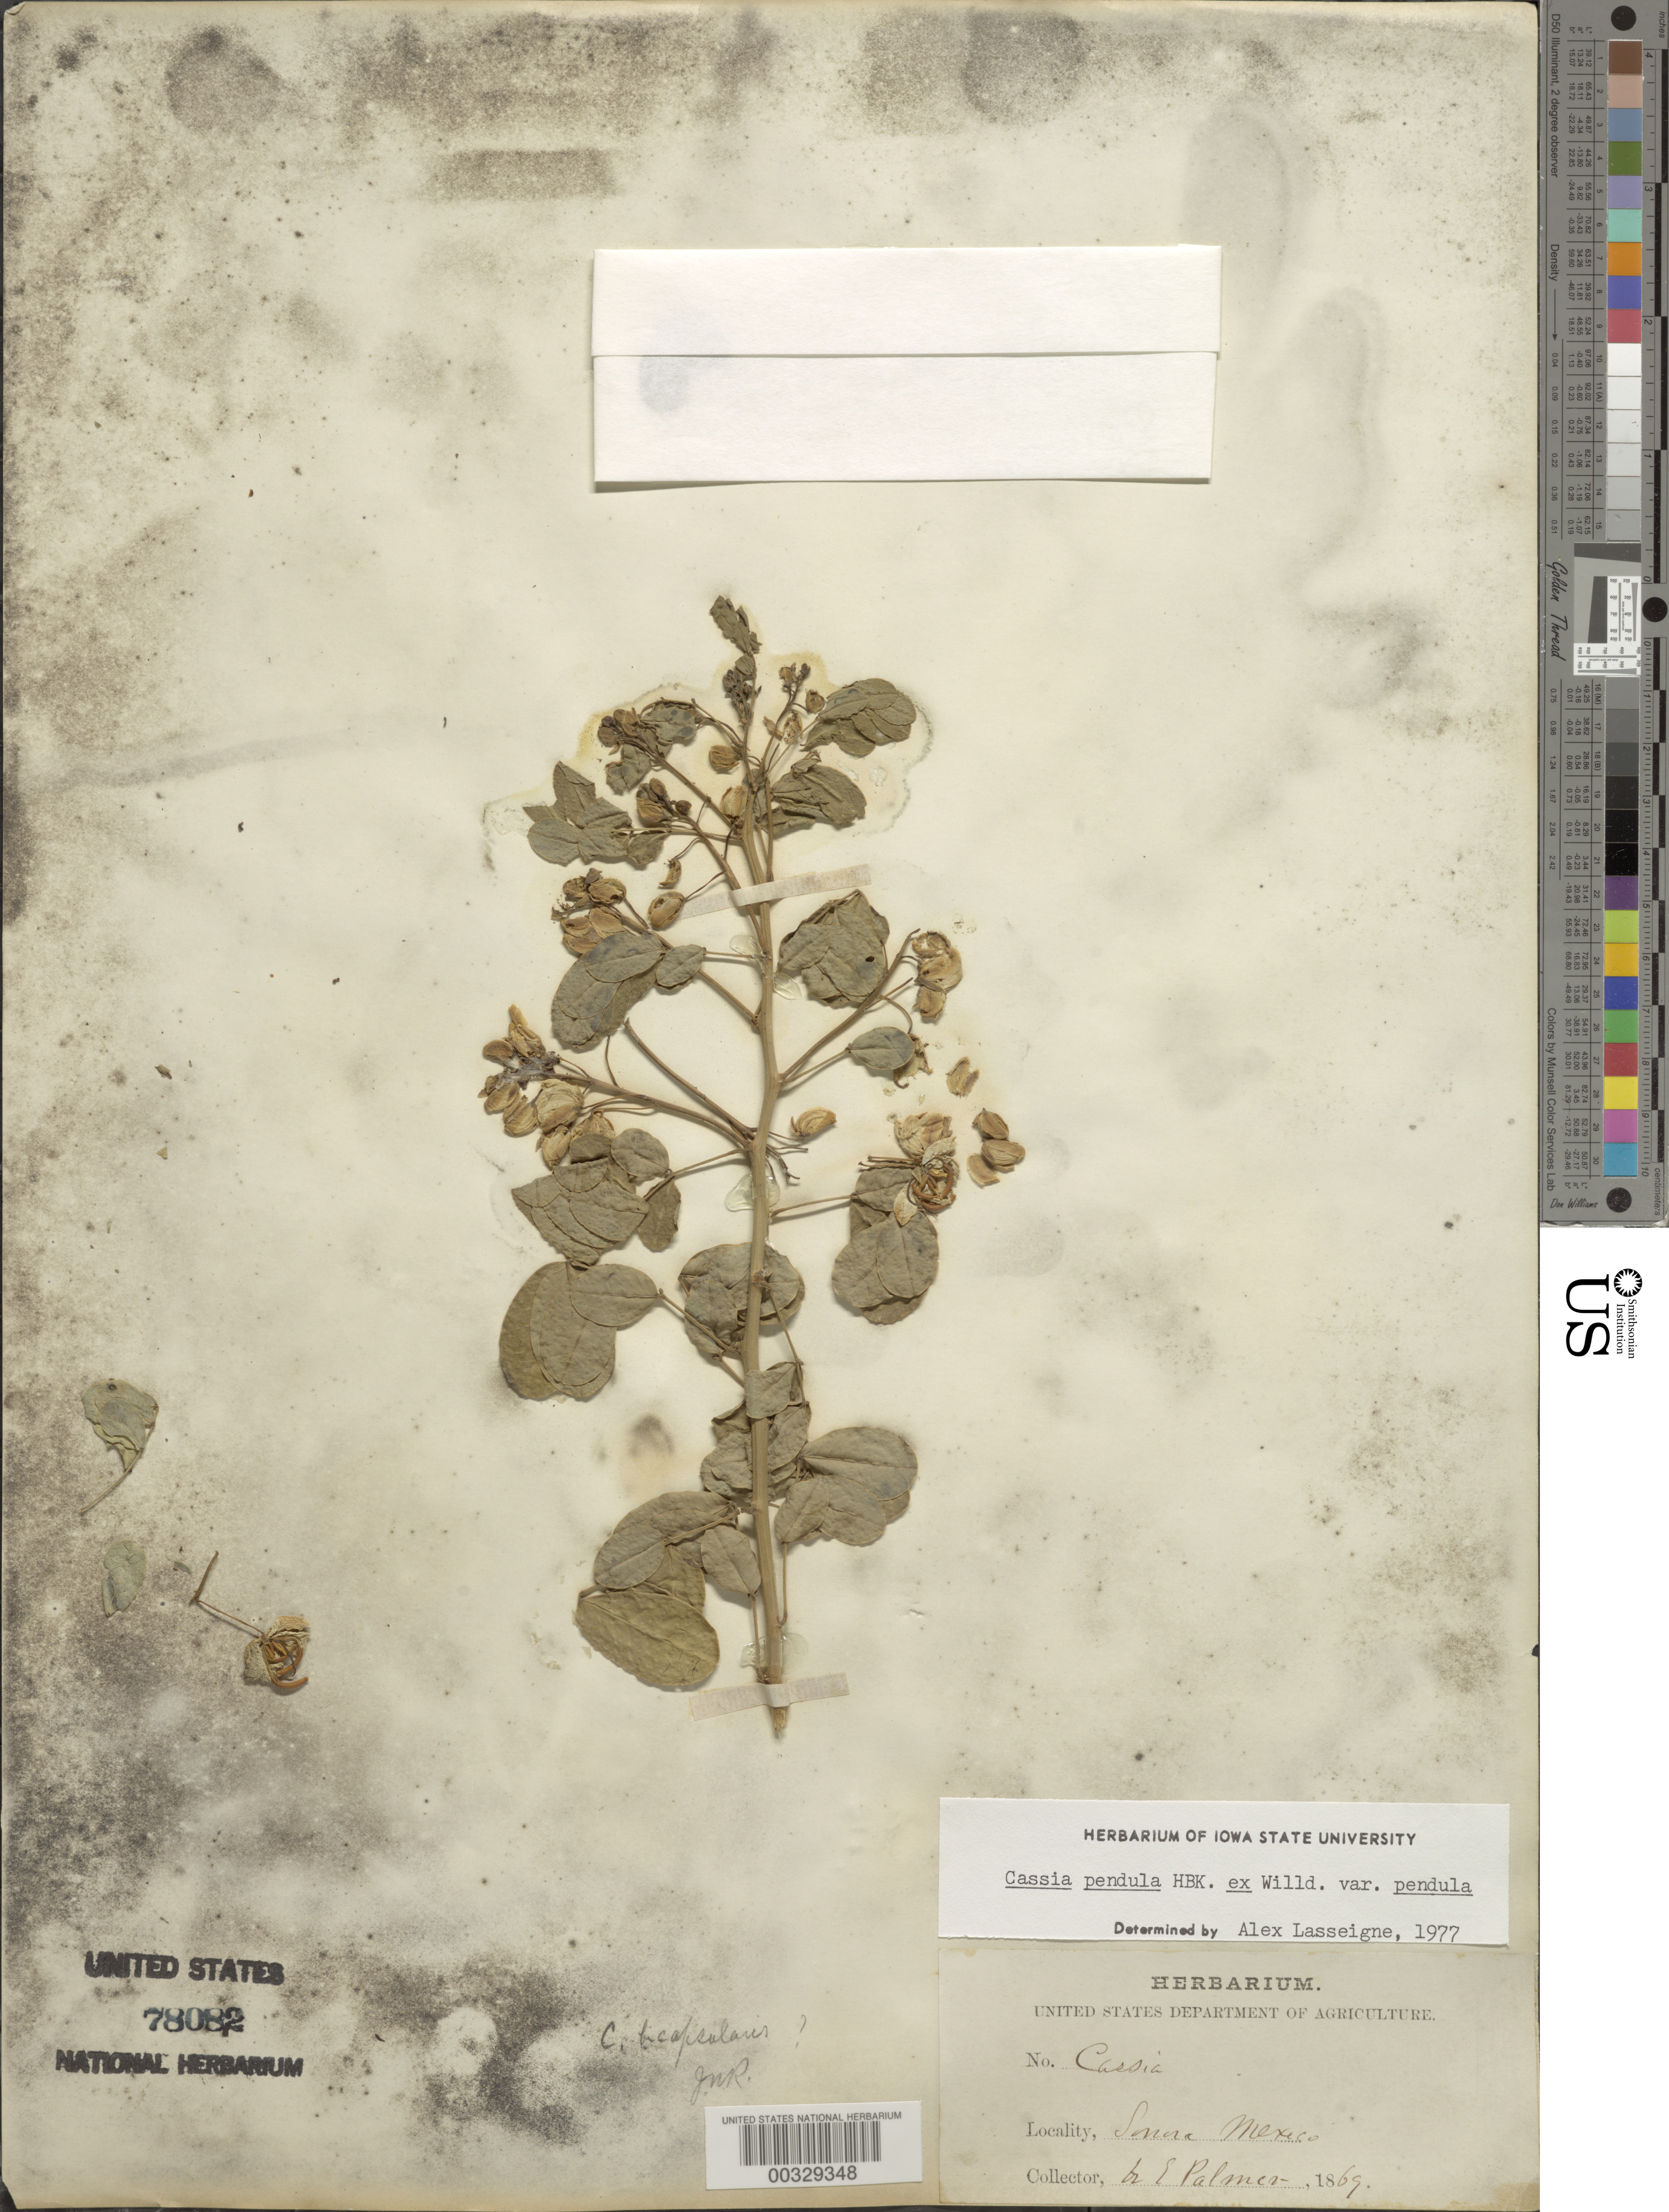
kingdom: Plantae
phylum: Tracheophyta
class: Magnoliopsida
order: Fabales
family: Fabaceae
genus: Senna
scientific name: Senna pendula var. pendula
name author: (Humb. & Bonpl. ex Willd.) H.S. Irwin & Barneby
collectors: E. Palmer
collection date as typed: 1869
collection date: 1869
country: Mexico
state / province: Sonora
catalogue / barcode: US 78082